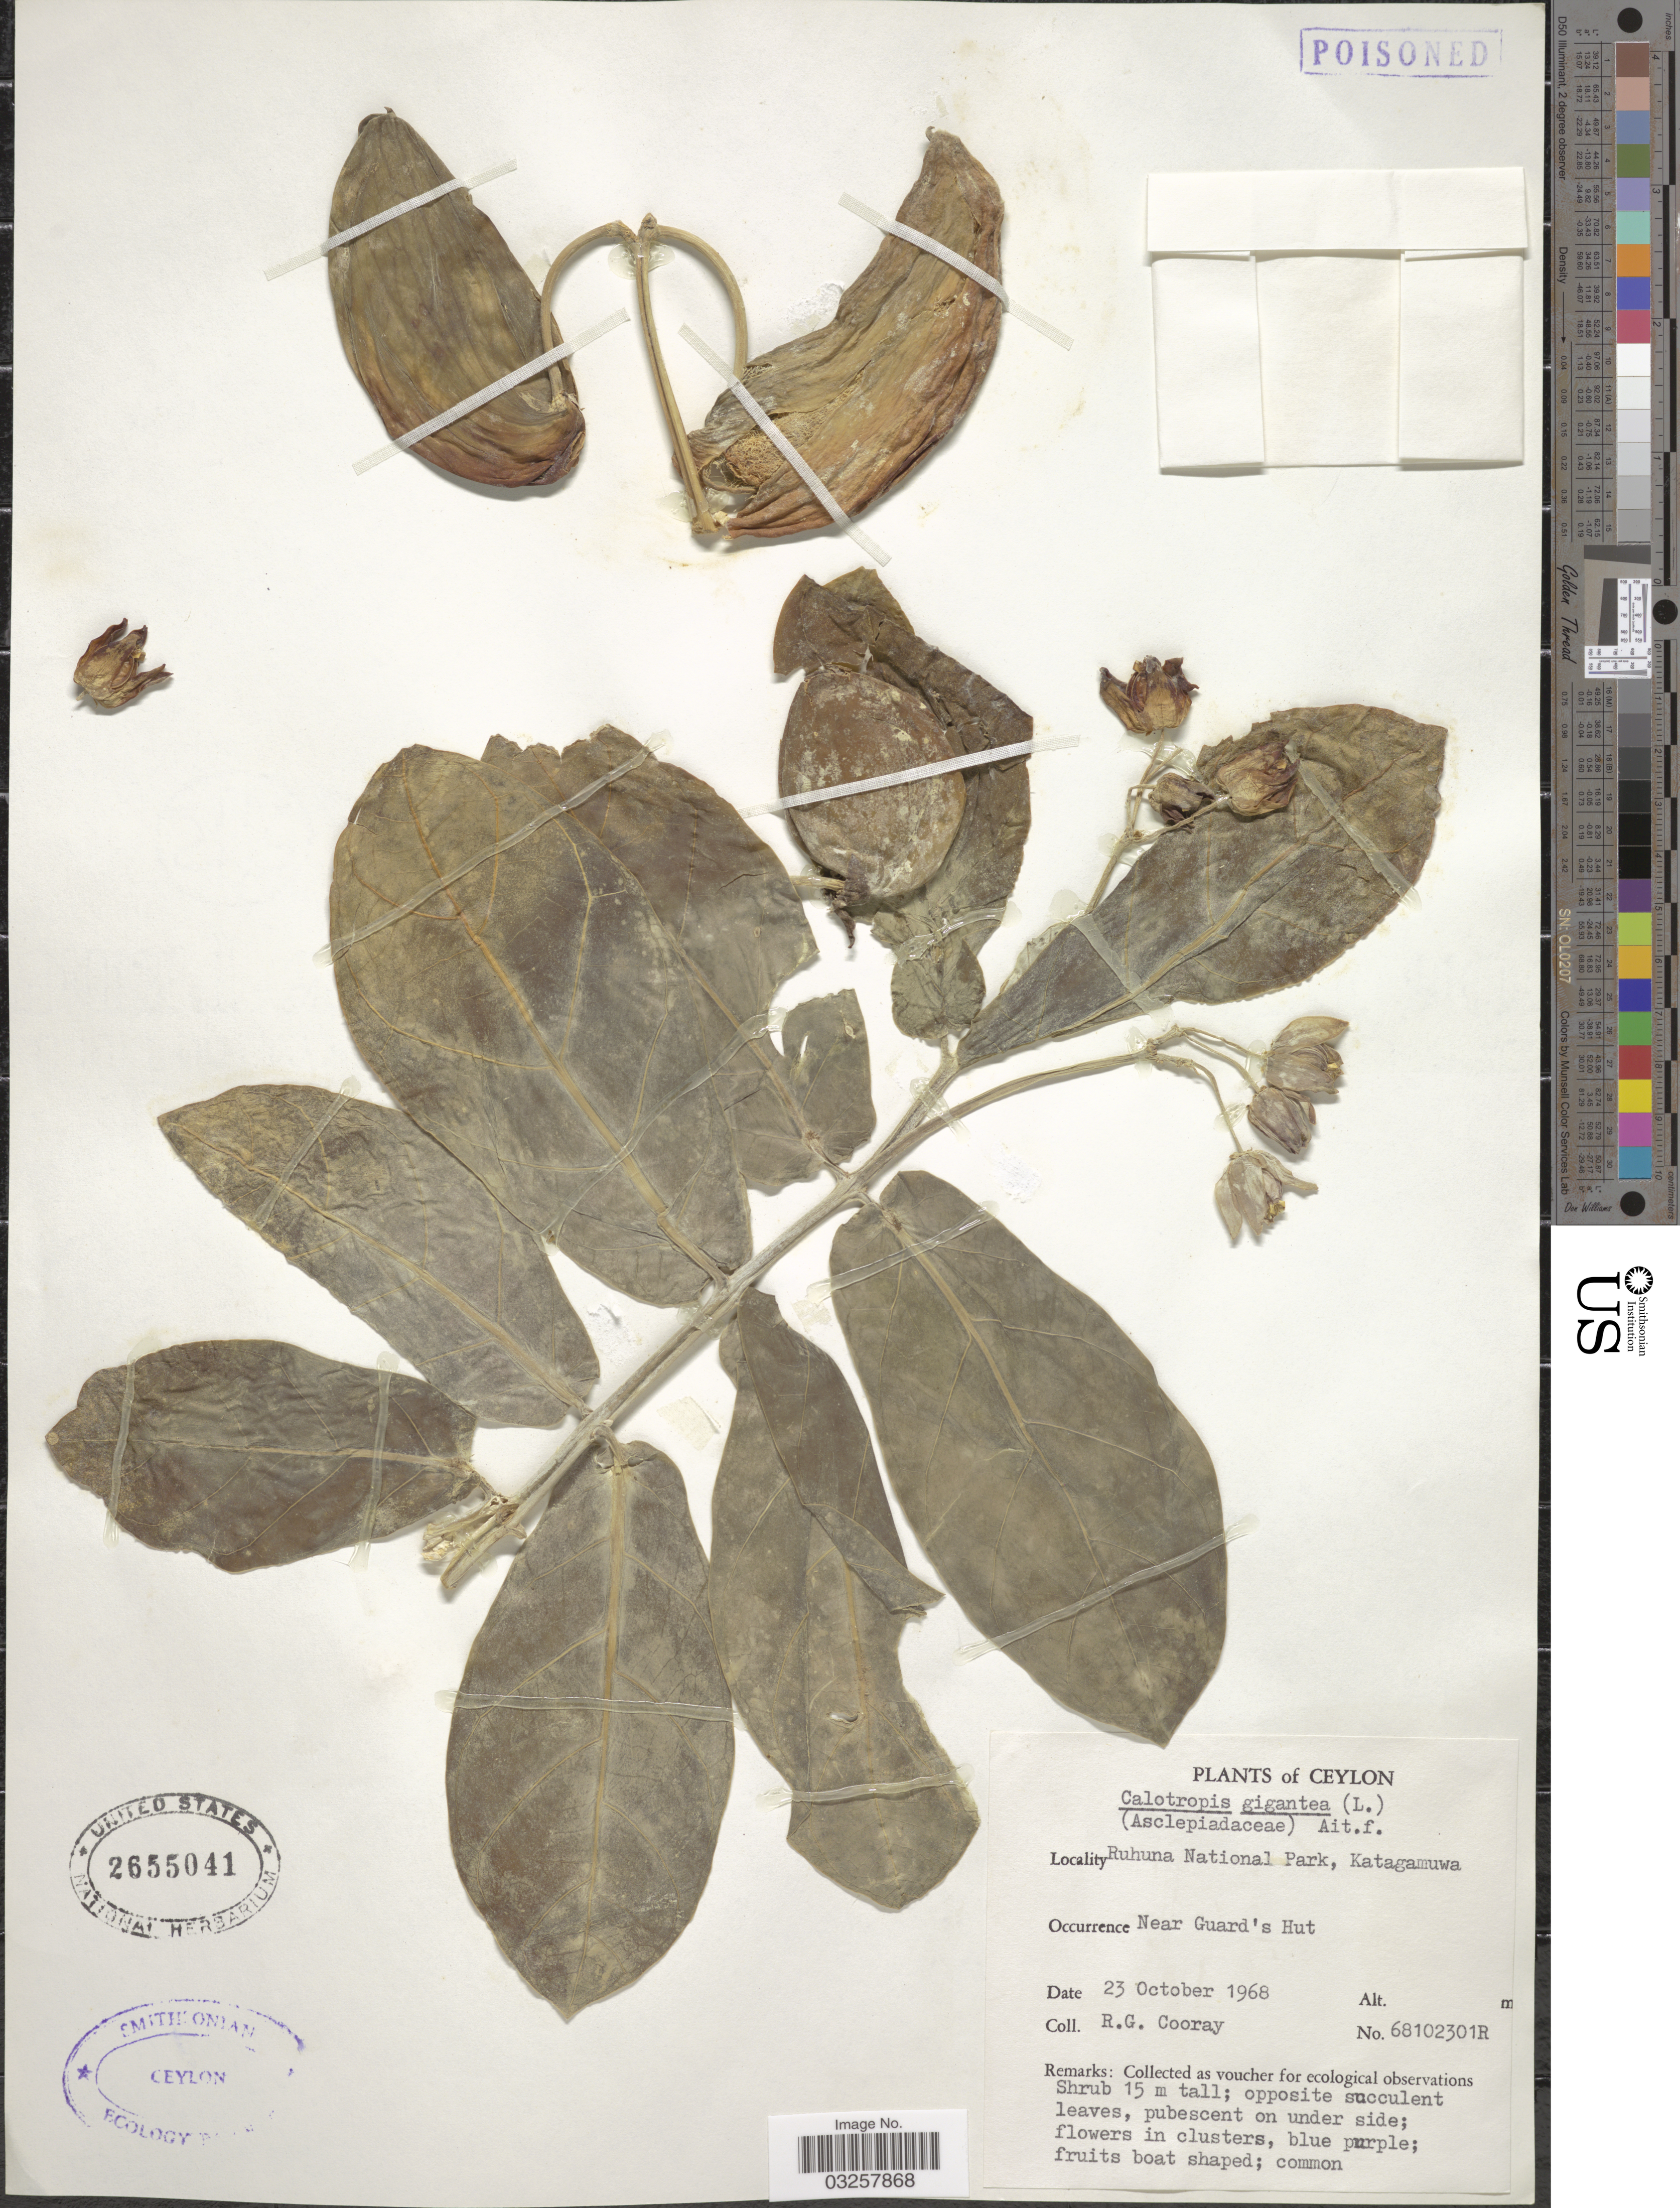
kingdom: Plantae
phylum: Tracheophyta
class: Magnoliopsida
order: Gentianales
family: Apocynaceae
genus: Calotropis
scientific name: Calotropis gigantea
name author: (L.) W.T. Aiton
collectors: R. Cooray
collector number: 68102301R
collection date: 1968-10-23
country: Sri Lanka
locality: Ceylon. Ruhuna National Park, Katagamuwa. Near Guard's Hut.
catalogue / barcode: US 2655041